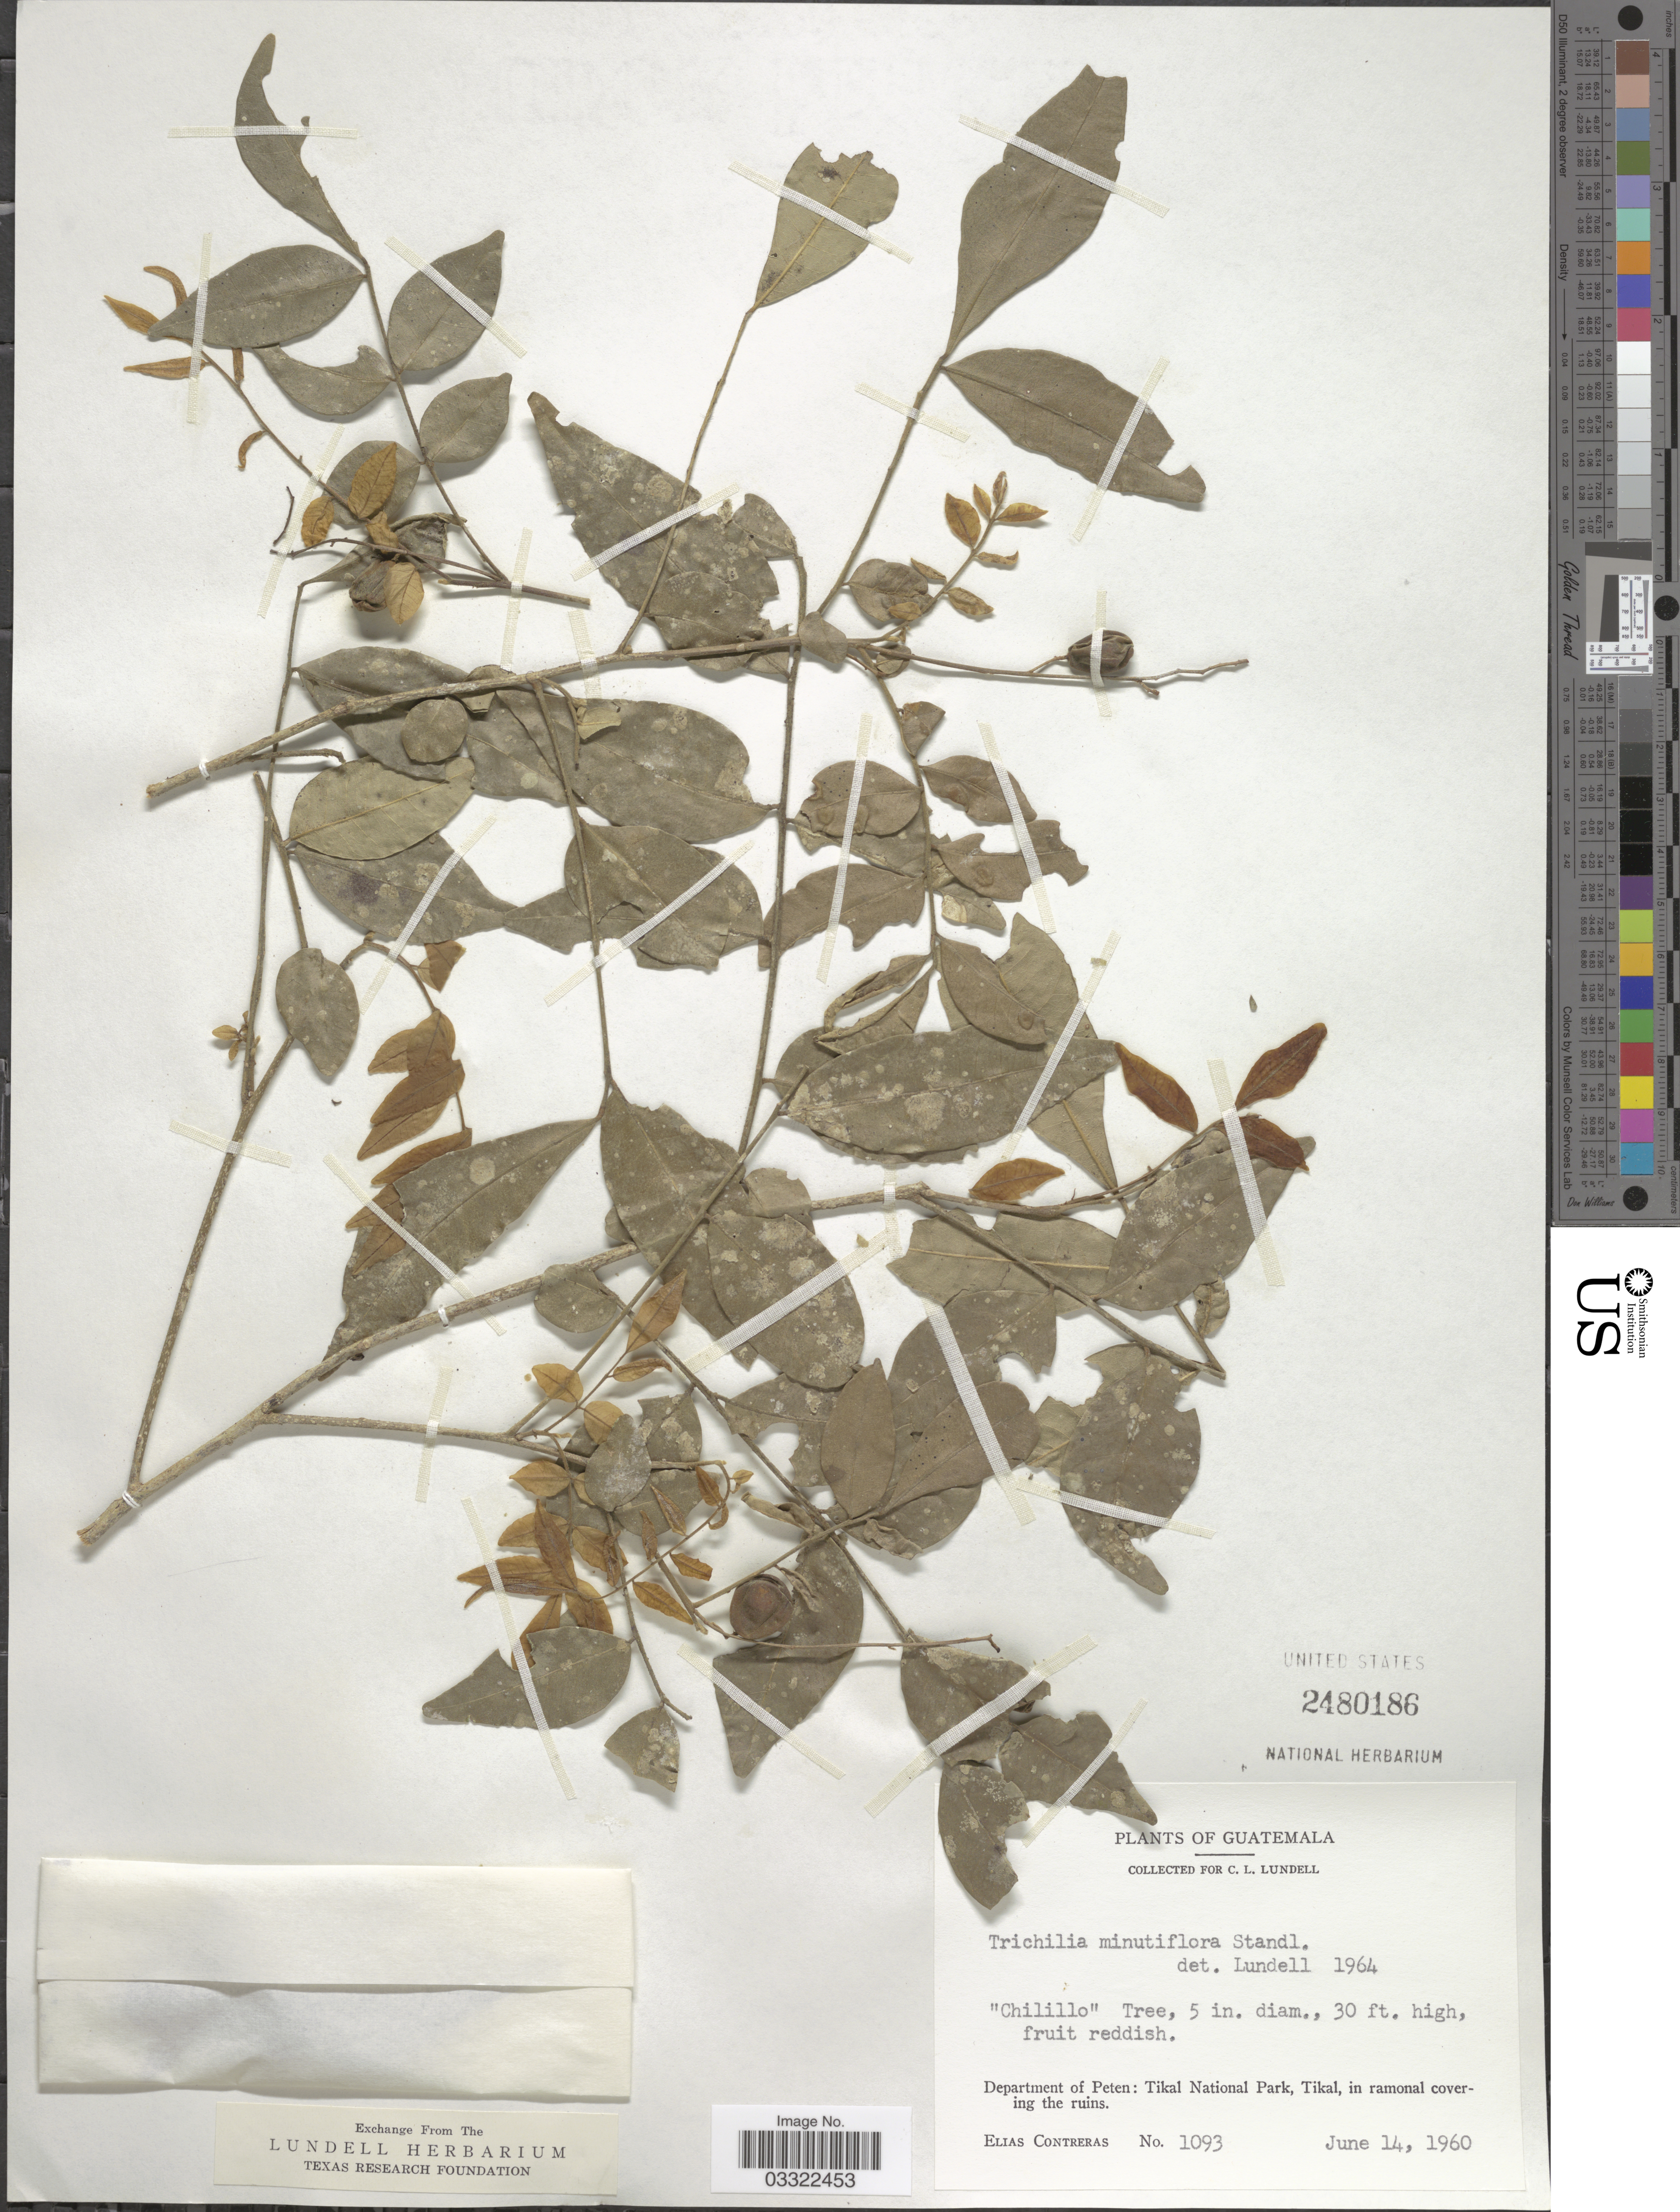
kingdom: Plantae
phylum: Tracheophyta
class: Magnoliopsida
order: Sapindales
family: Meliaceae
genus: Trichilia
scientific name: Trichilia minutiflora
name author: Standl.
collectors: E. Contreras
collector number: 1093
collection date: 1960-06-14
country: Guatemala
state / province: El Petén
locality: Department of Peten: Tikal National Park, Tikal, in ramonal covering the ruins.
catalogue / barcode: US 2480186